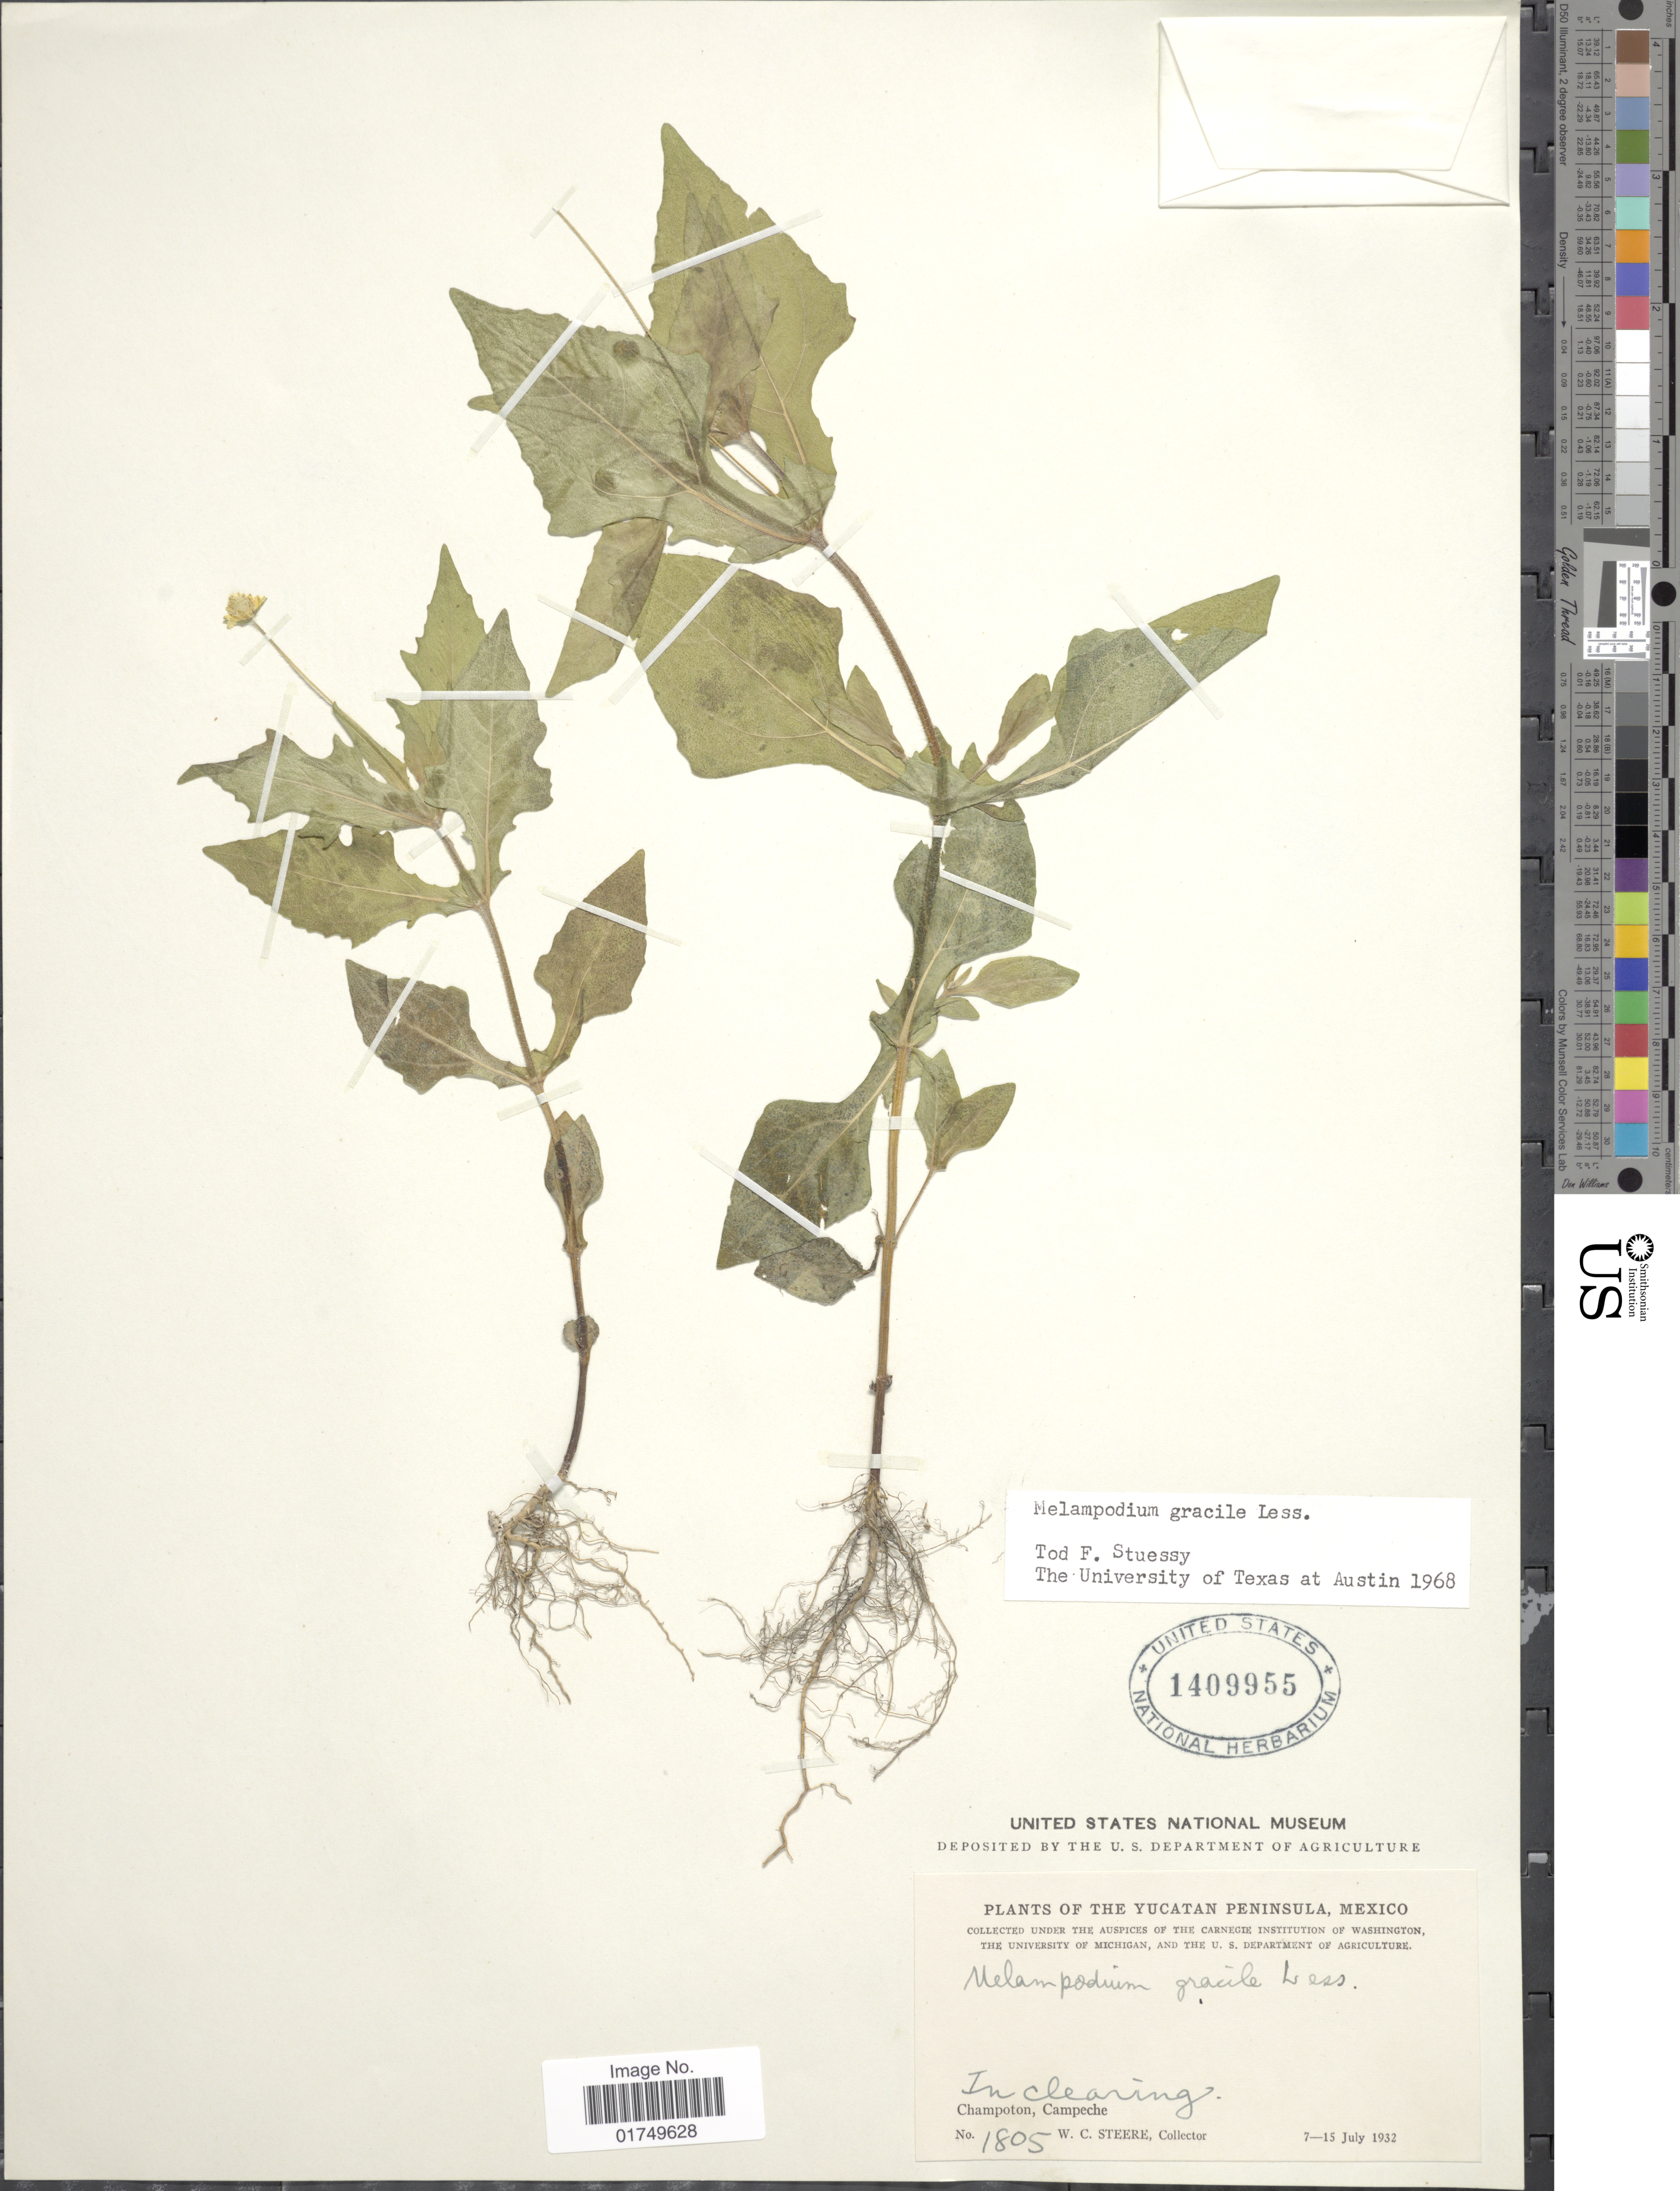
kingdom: Plantae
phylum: Tracheophyta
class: Magnoliopsida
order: Asterales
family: Asteraceae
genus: Melampodium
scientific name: Melampodium gracile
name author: Less.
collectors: W. C. Steere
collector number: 1805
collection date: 1932-07-07/1932-07-15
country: Mexico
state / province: Campeche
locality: The Yucatan Peninsula, in clearing, Champoton, Campeche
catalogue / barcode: US 1409955